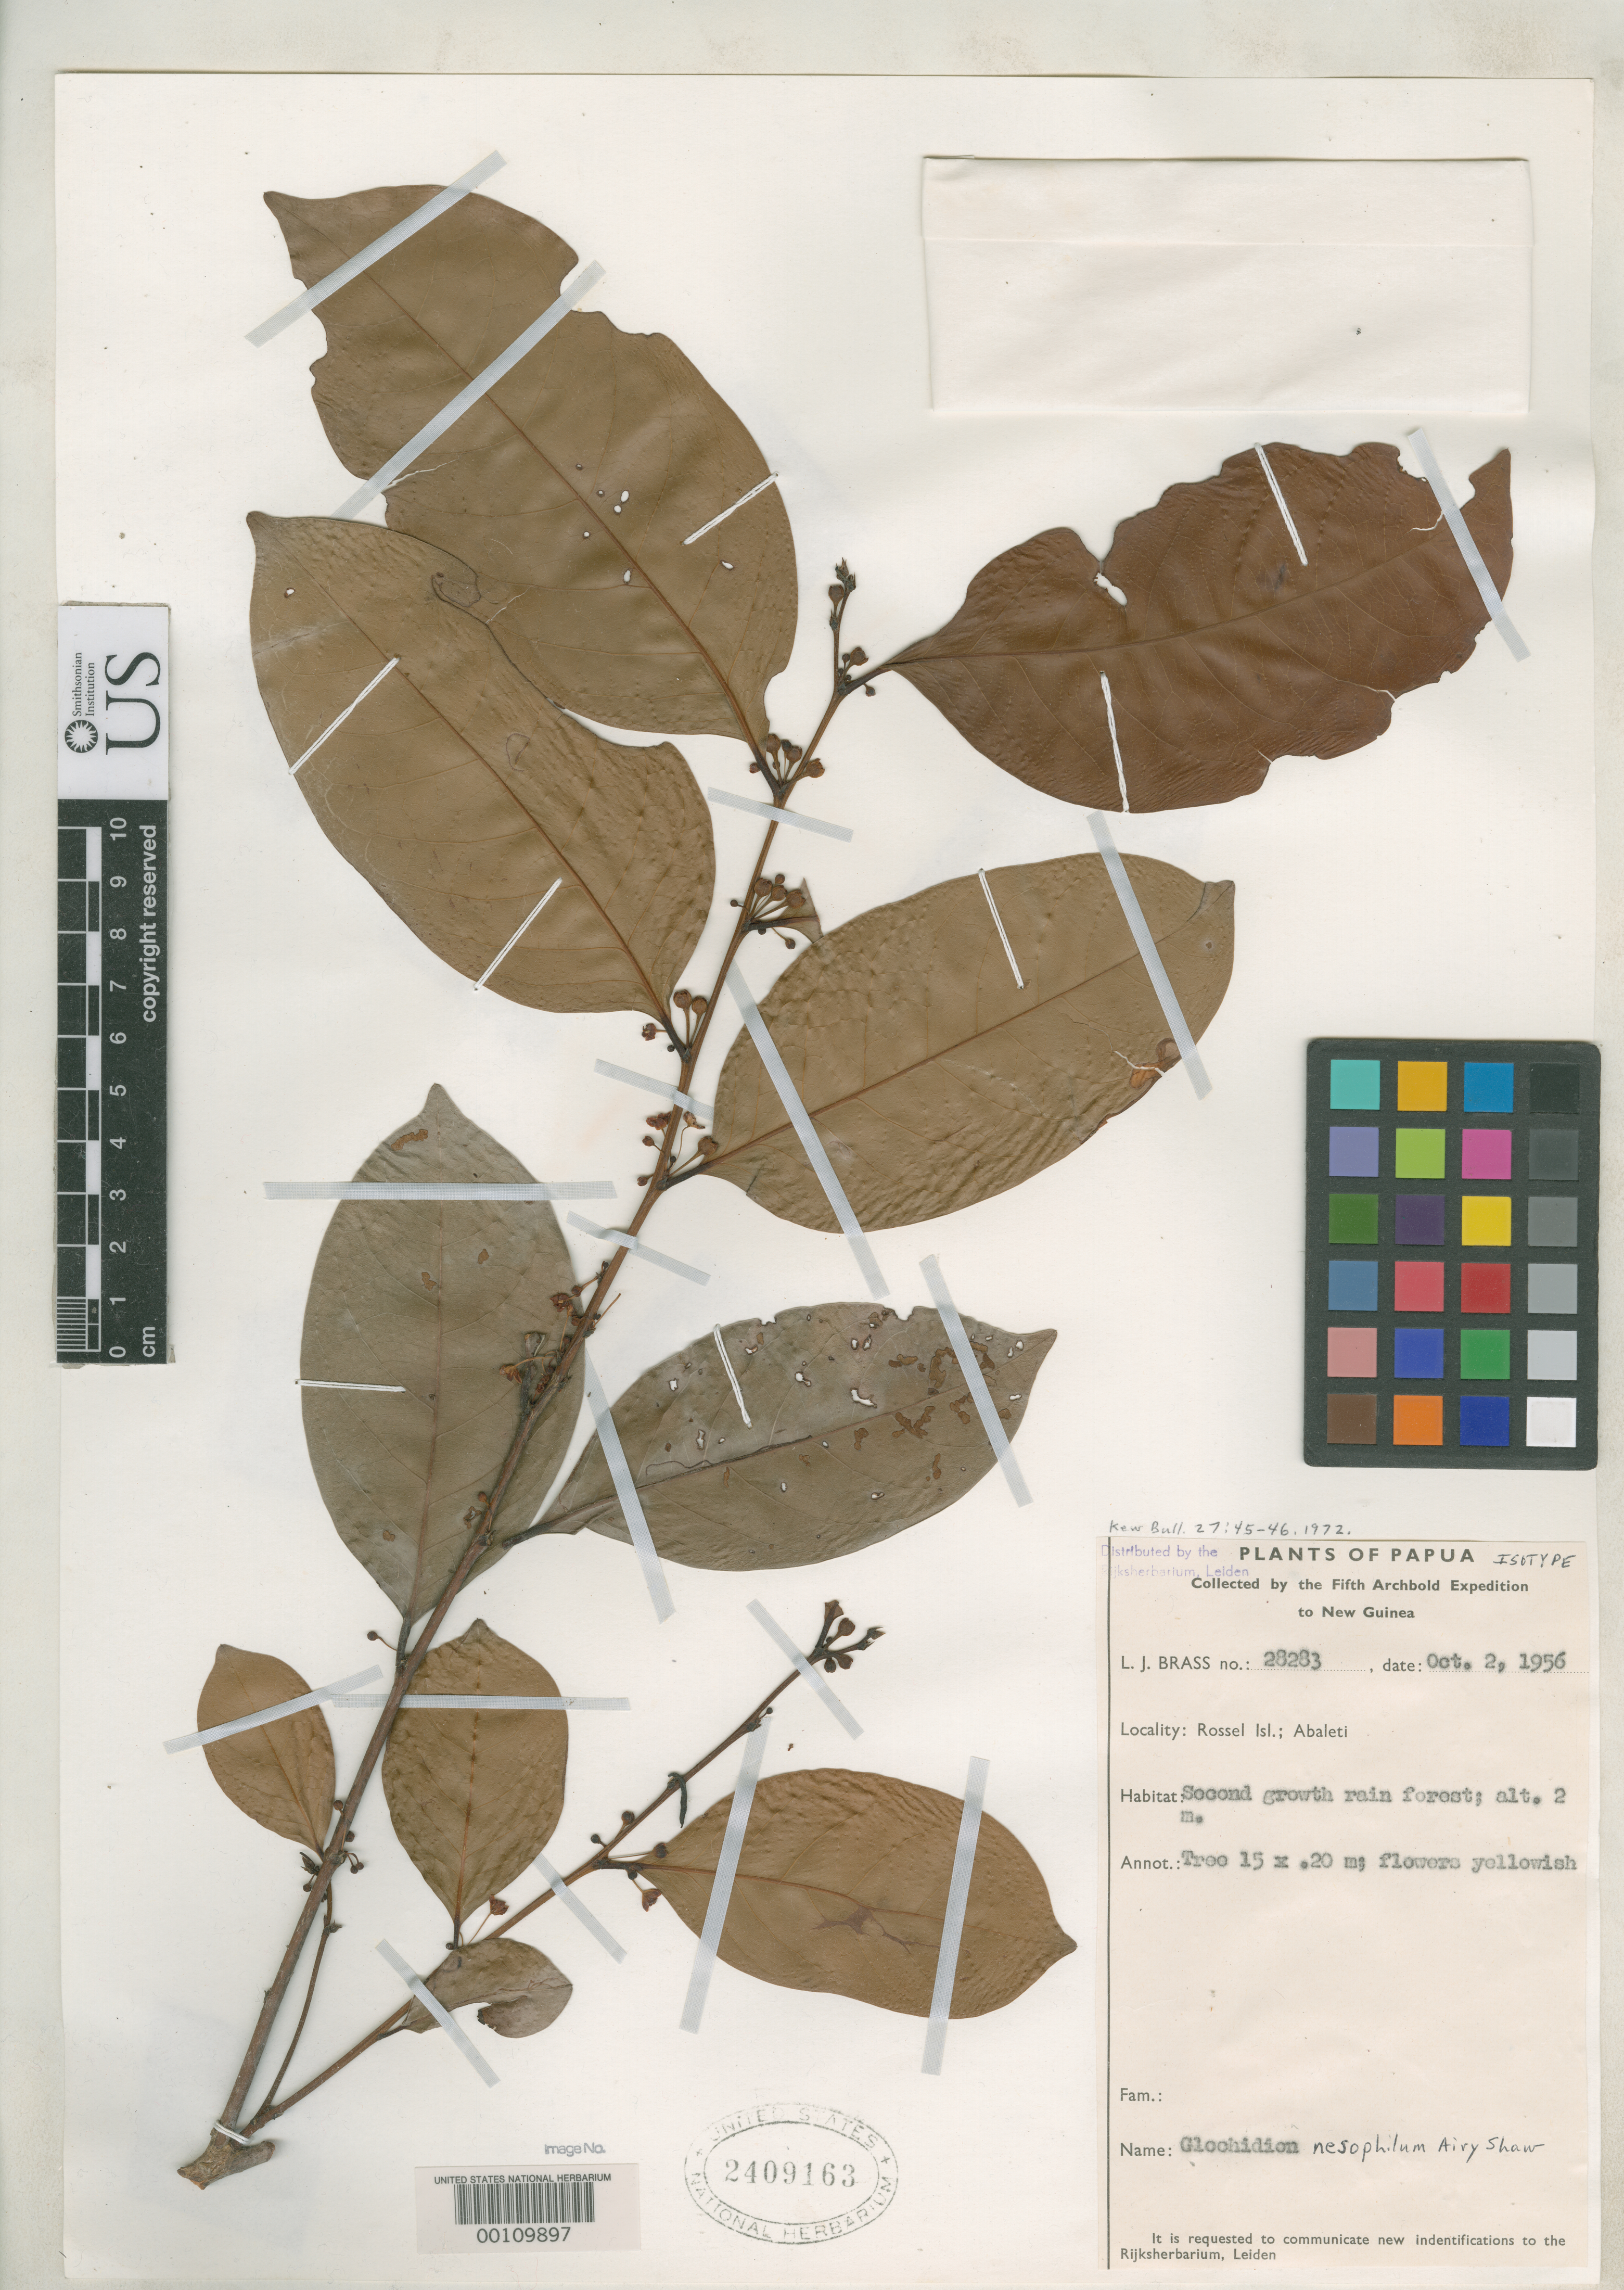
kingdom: Plantae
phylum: Tracheophyta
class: Magnoliopsida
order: Malpighiales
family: Phyllanthaceae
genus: Glochidion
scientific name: Glochidion nesophilum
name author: Airy Shaw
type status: Isotype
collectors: L. J. Brass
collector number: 28283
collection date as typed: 02 Oct 1956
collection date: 1956-10-02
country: Papua New Guinea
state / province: Milne Bay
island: Rossel (Yela)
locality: Abaleti. [Louisade Arch.]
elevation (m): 2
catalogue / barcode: US 2409163